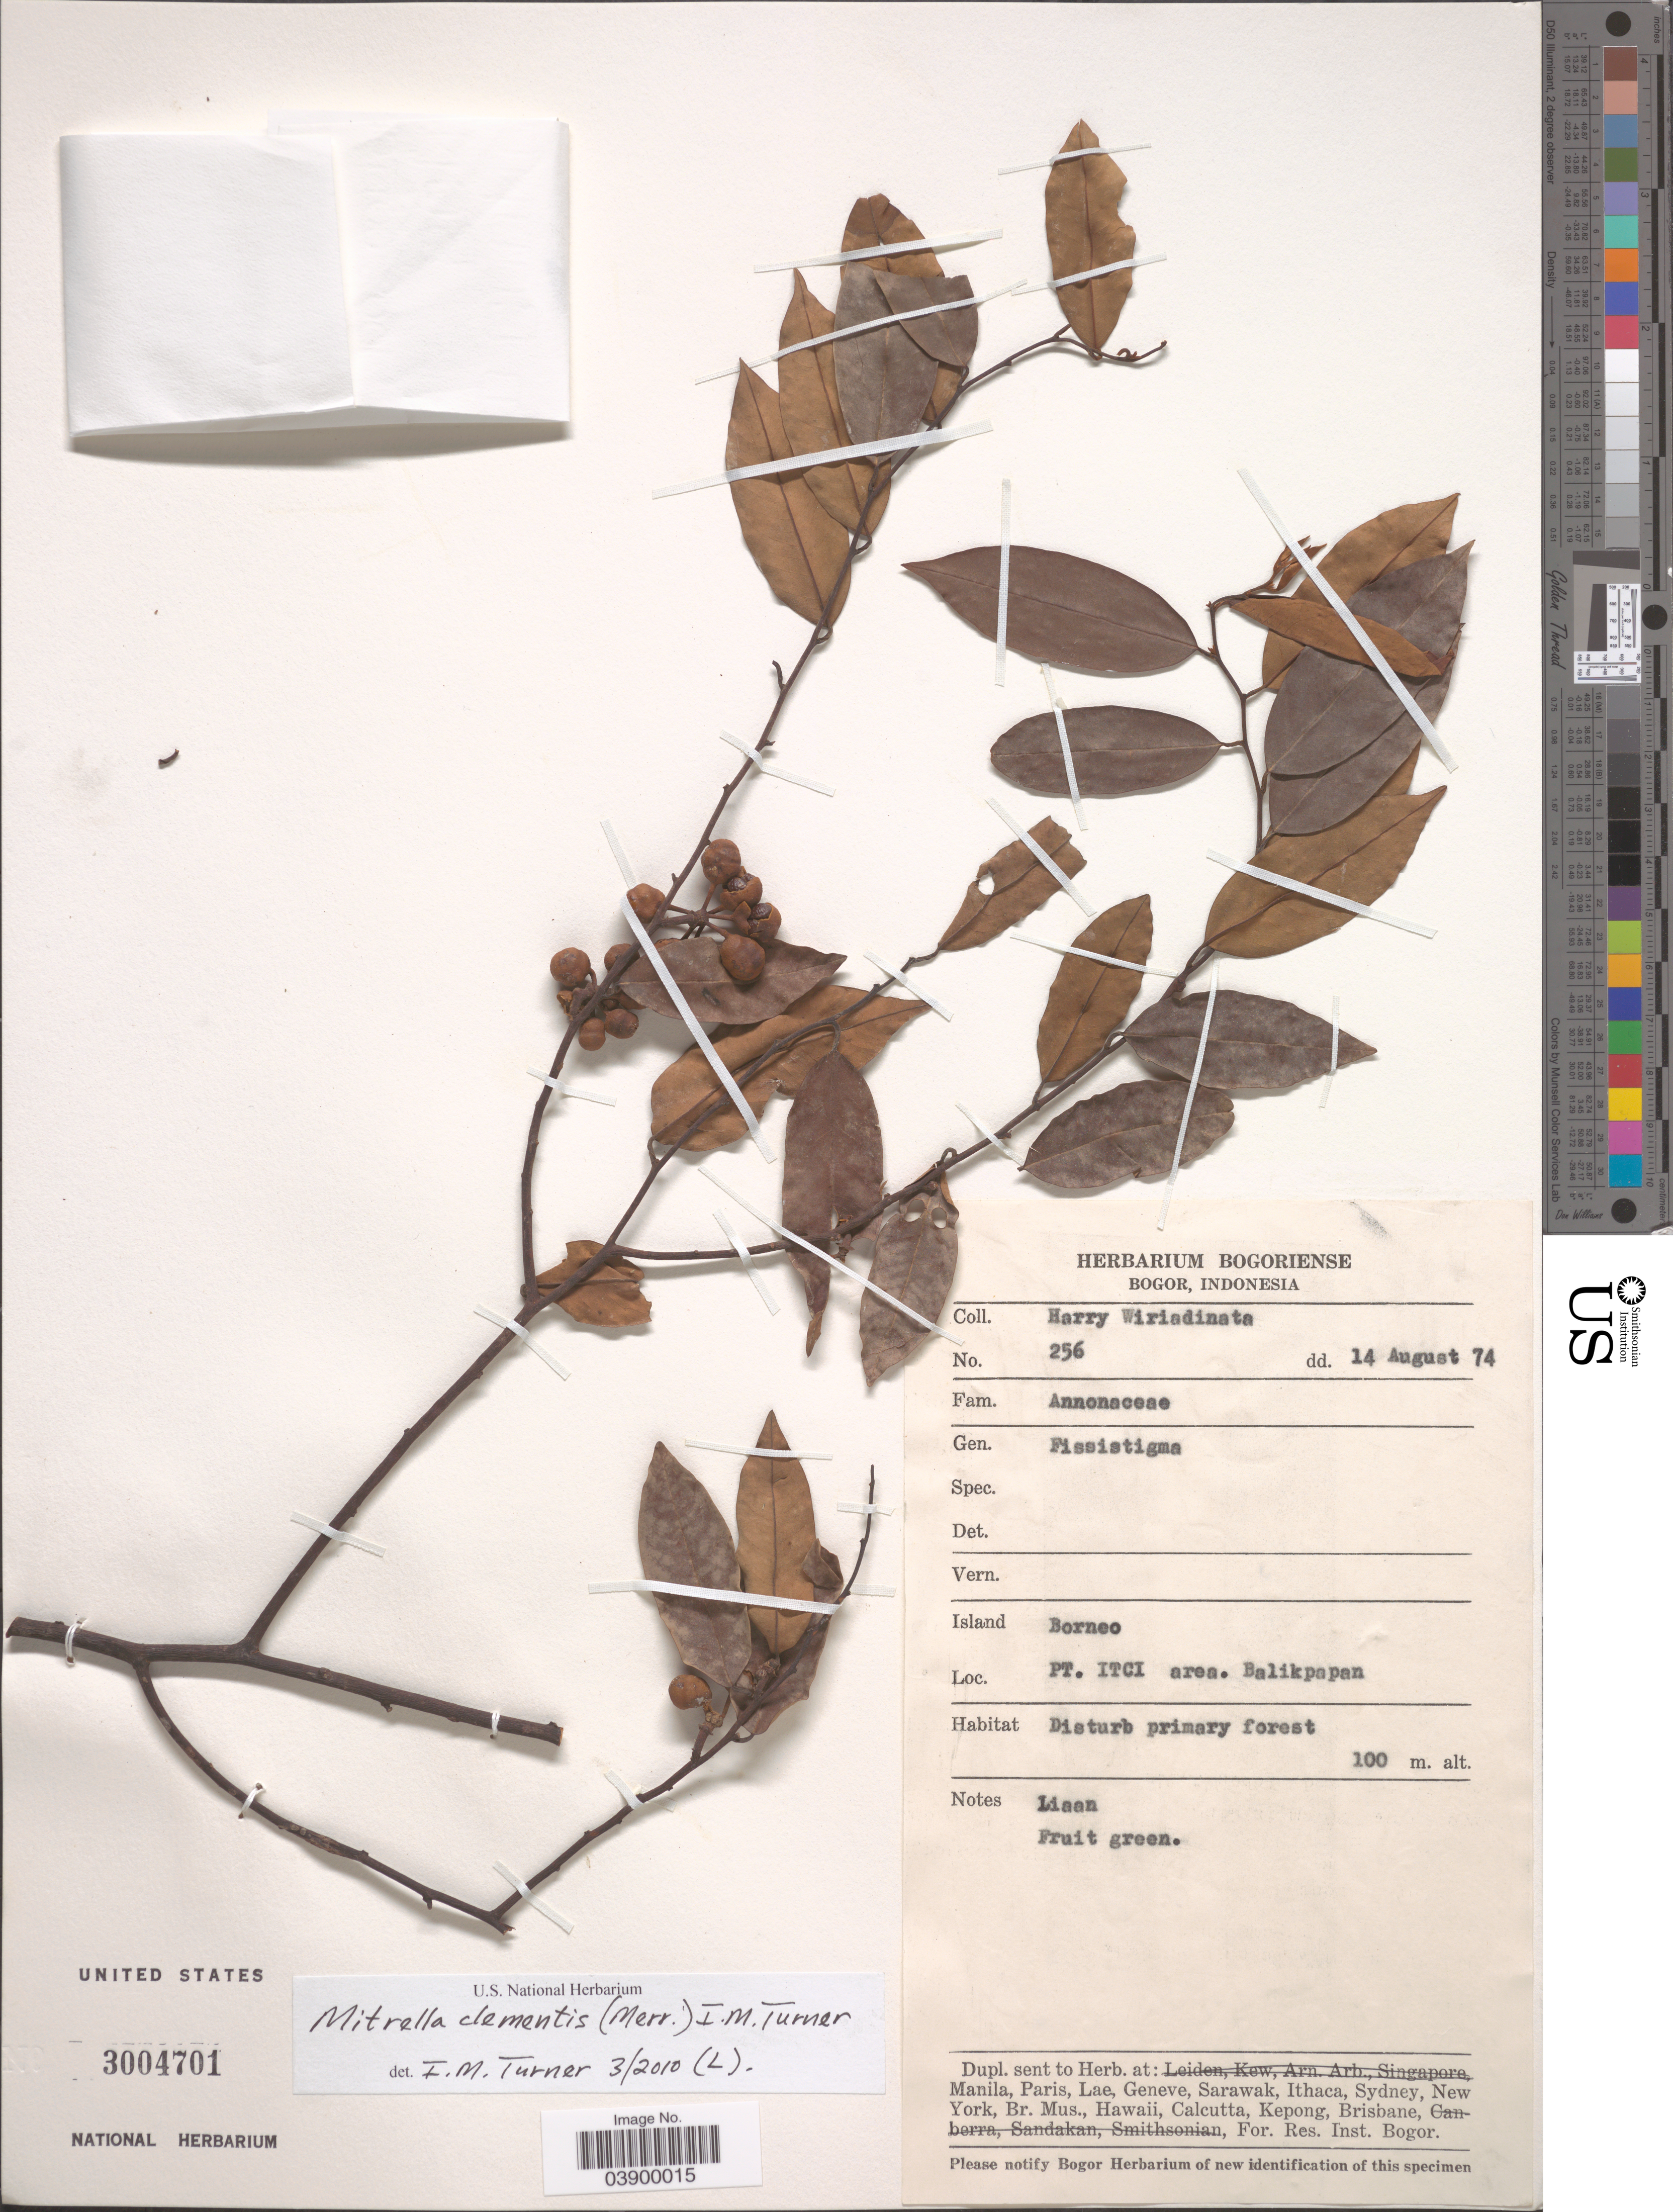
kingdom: Plantae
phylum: Tracheophyta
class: Magnoliopsida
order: Magnoliales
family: Annonaceae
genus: Mitrella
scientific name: Mitrella clementis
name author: (Merr.) I.M. Turner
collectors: H. Wiriadinata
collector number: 256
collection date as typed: Transcribed d/m/y: 14/8/74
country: Indonesia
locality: Island Borneo. Pt. ITCI area. Balikpapan.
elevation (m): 100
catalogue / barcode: US 3004701